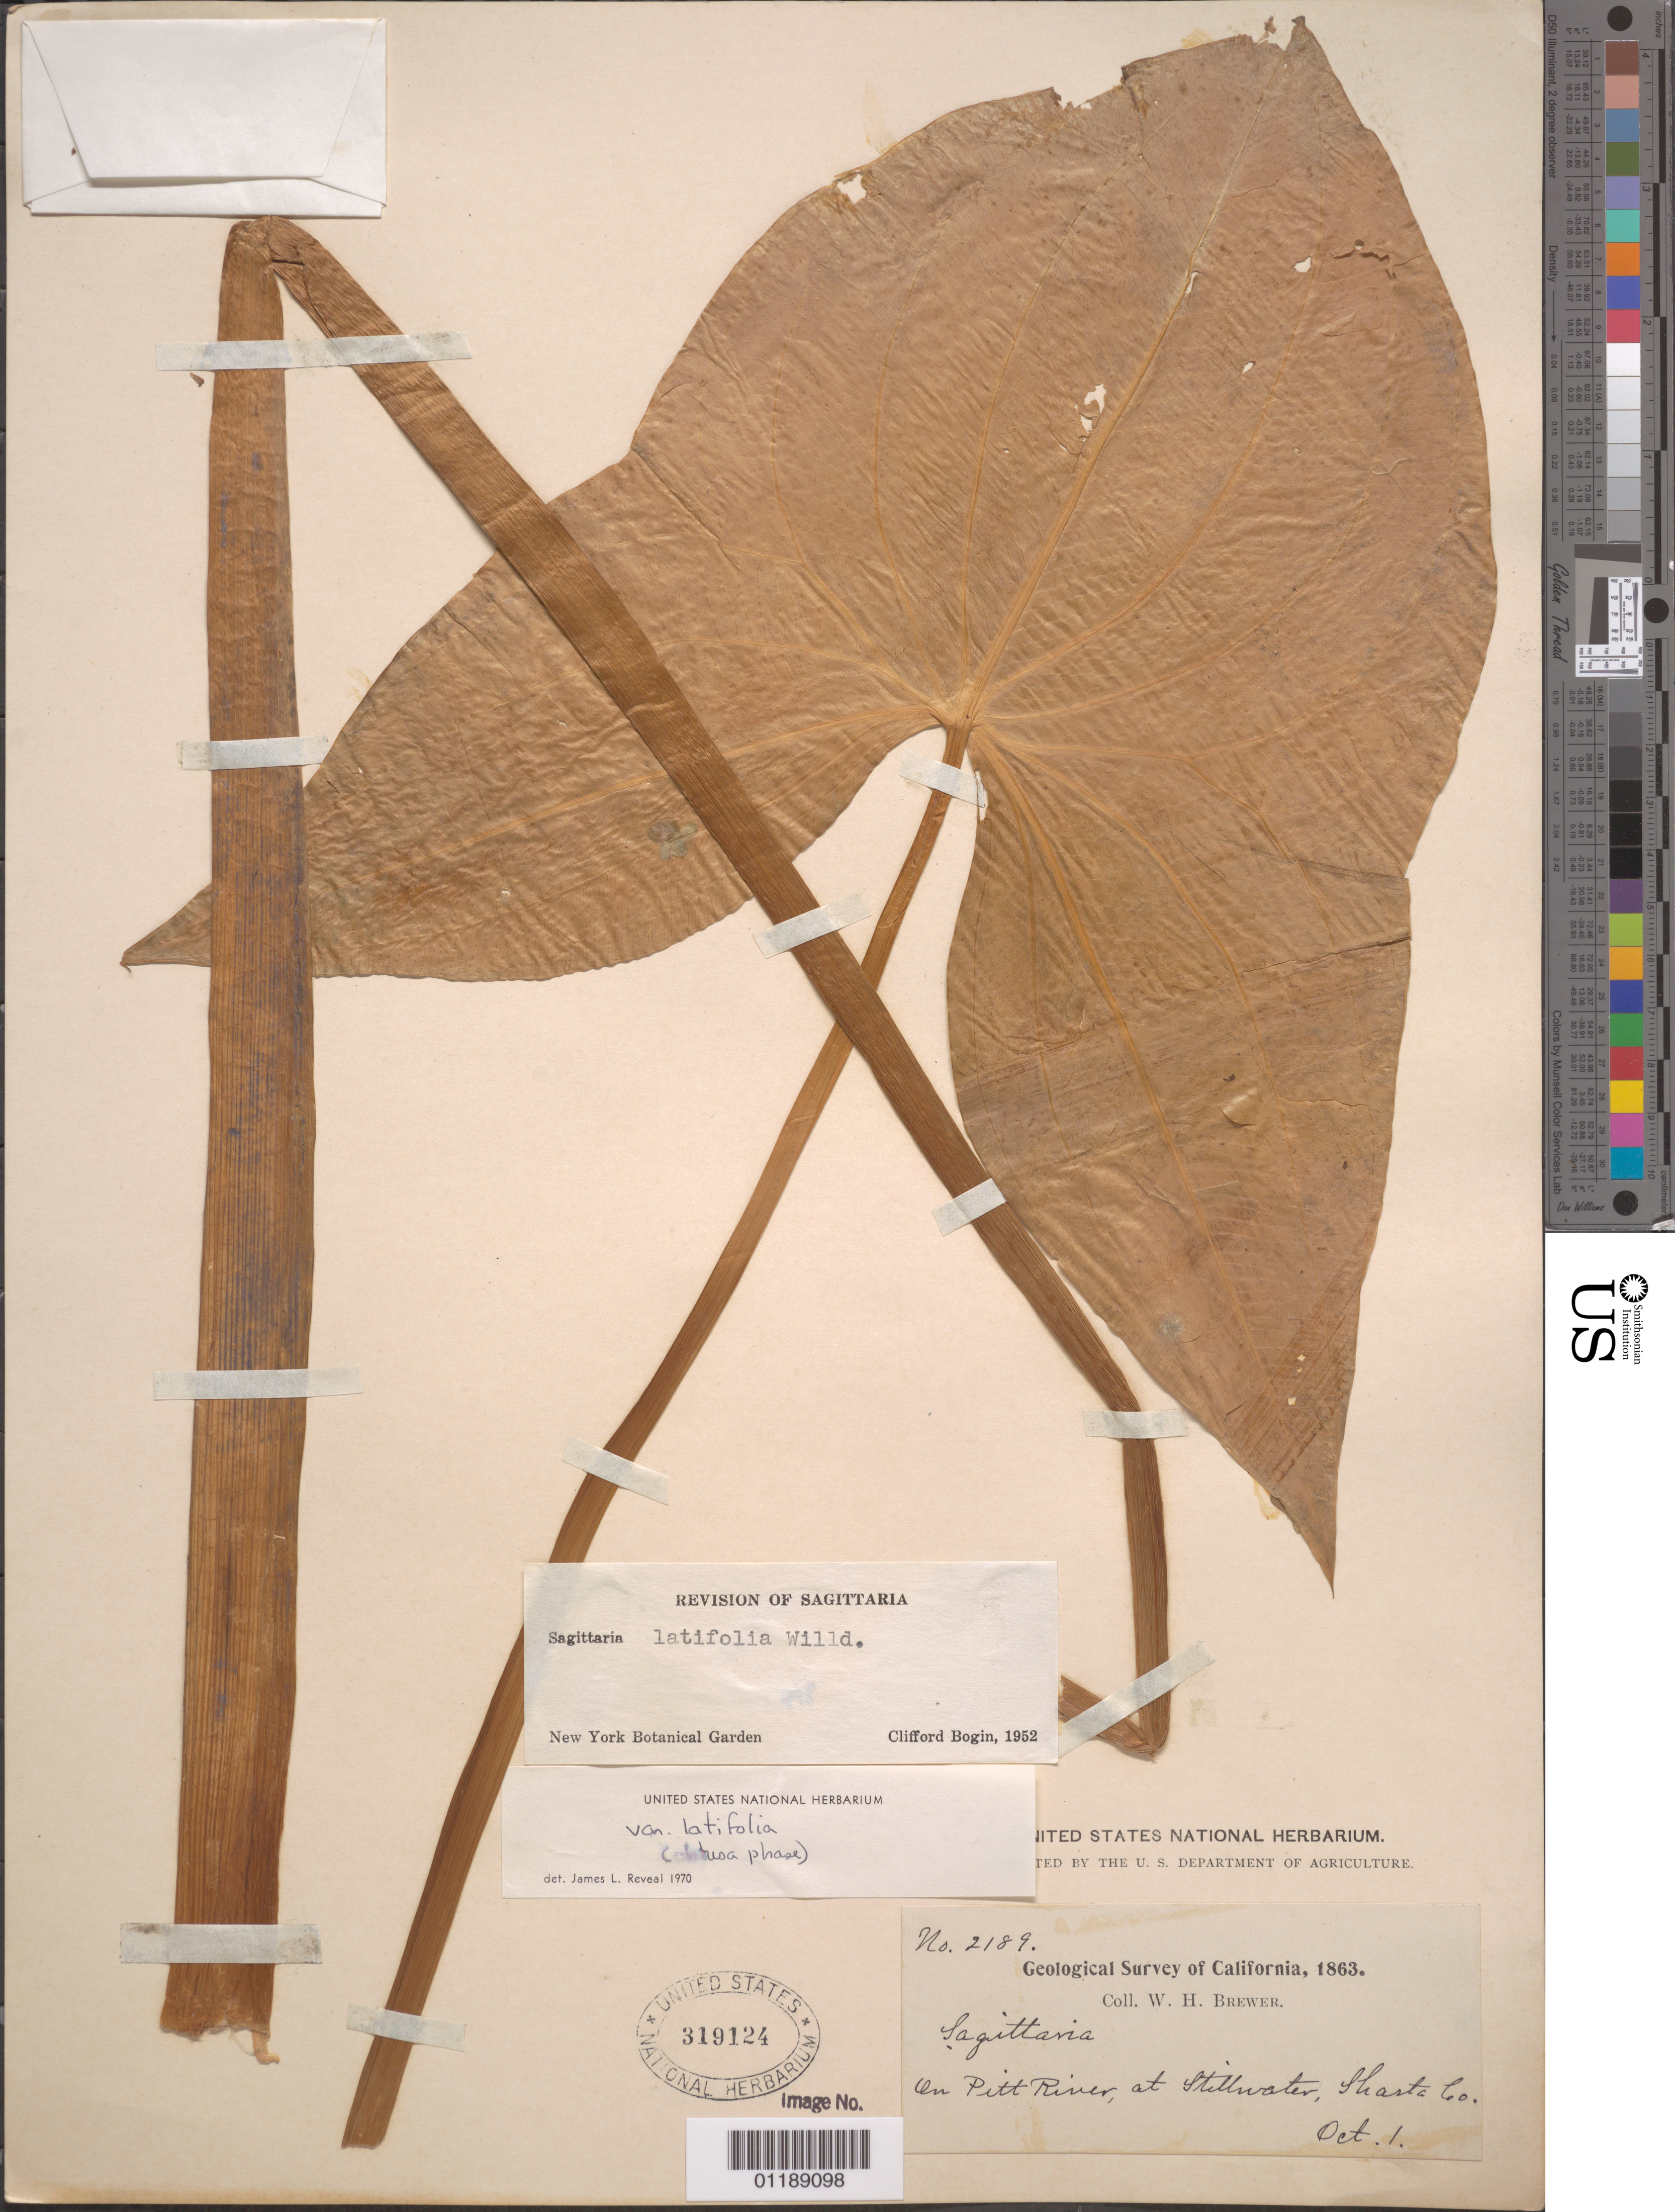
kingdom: Plantae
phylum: Tracheophyta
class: Liliopsida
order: Alismatales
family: Alismataceae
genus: Sagittaria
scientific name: Sagittaria latifolia var. latifolia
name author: Willd.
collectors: W. H. Brewer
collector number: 2189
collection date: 1863-10-01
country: United States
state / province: California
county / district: Shasta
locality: On Pitt River, at Stillwater.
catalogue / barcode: US 319124